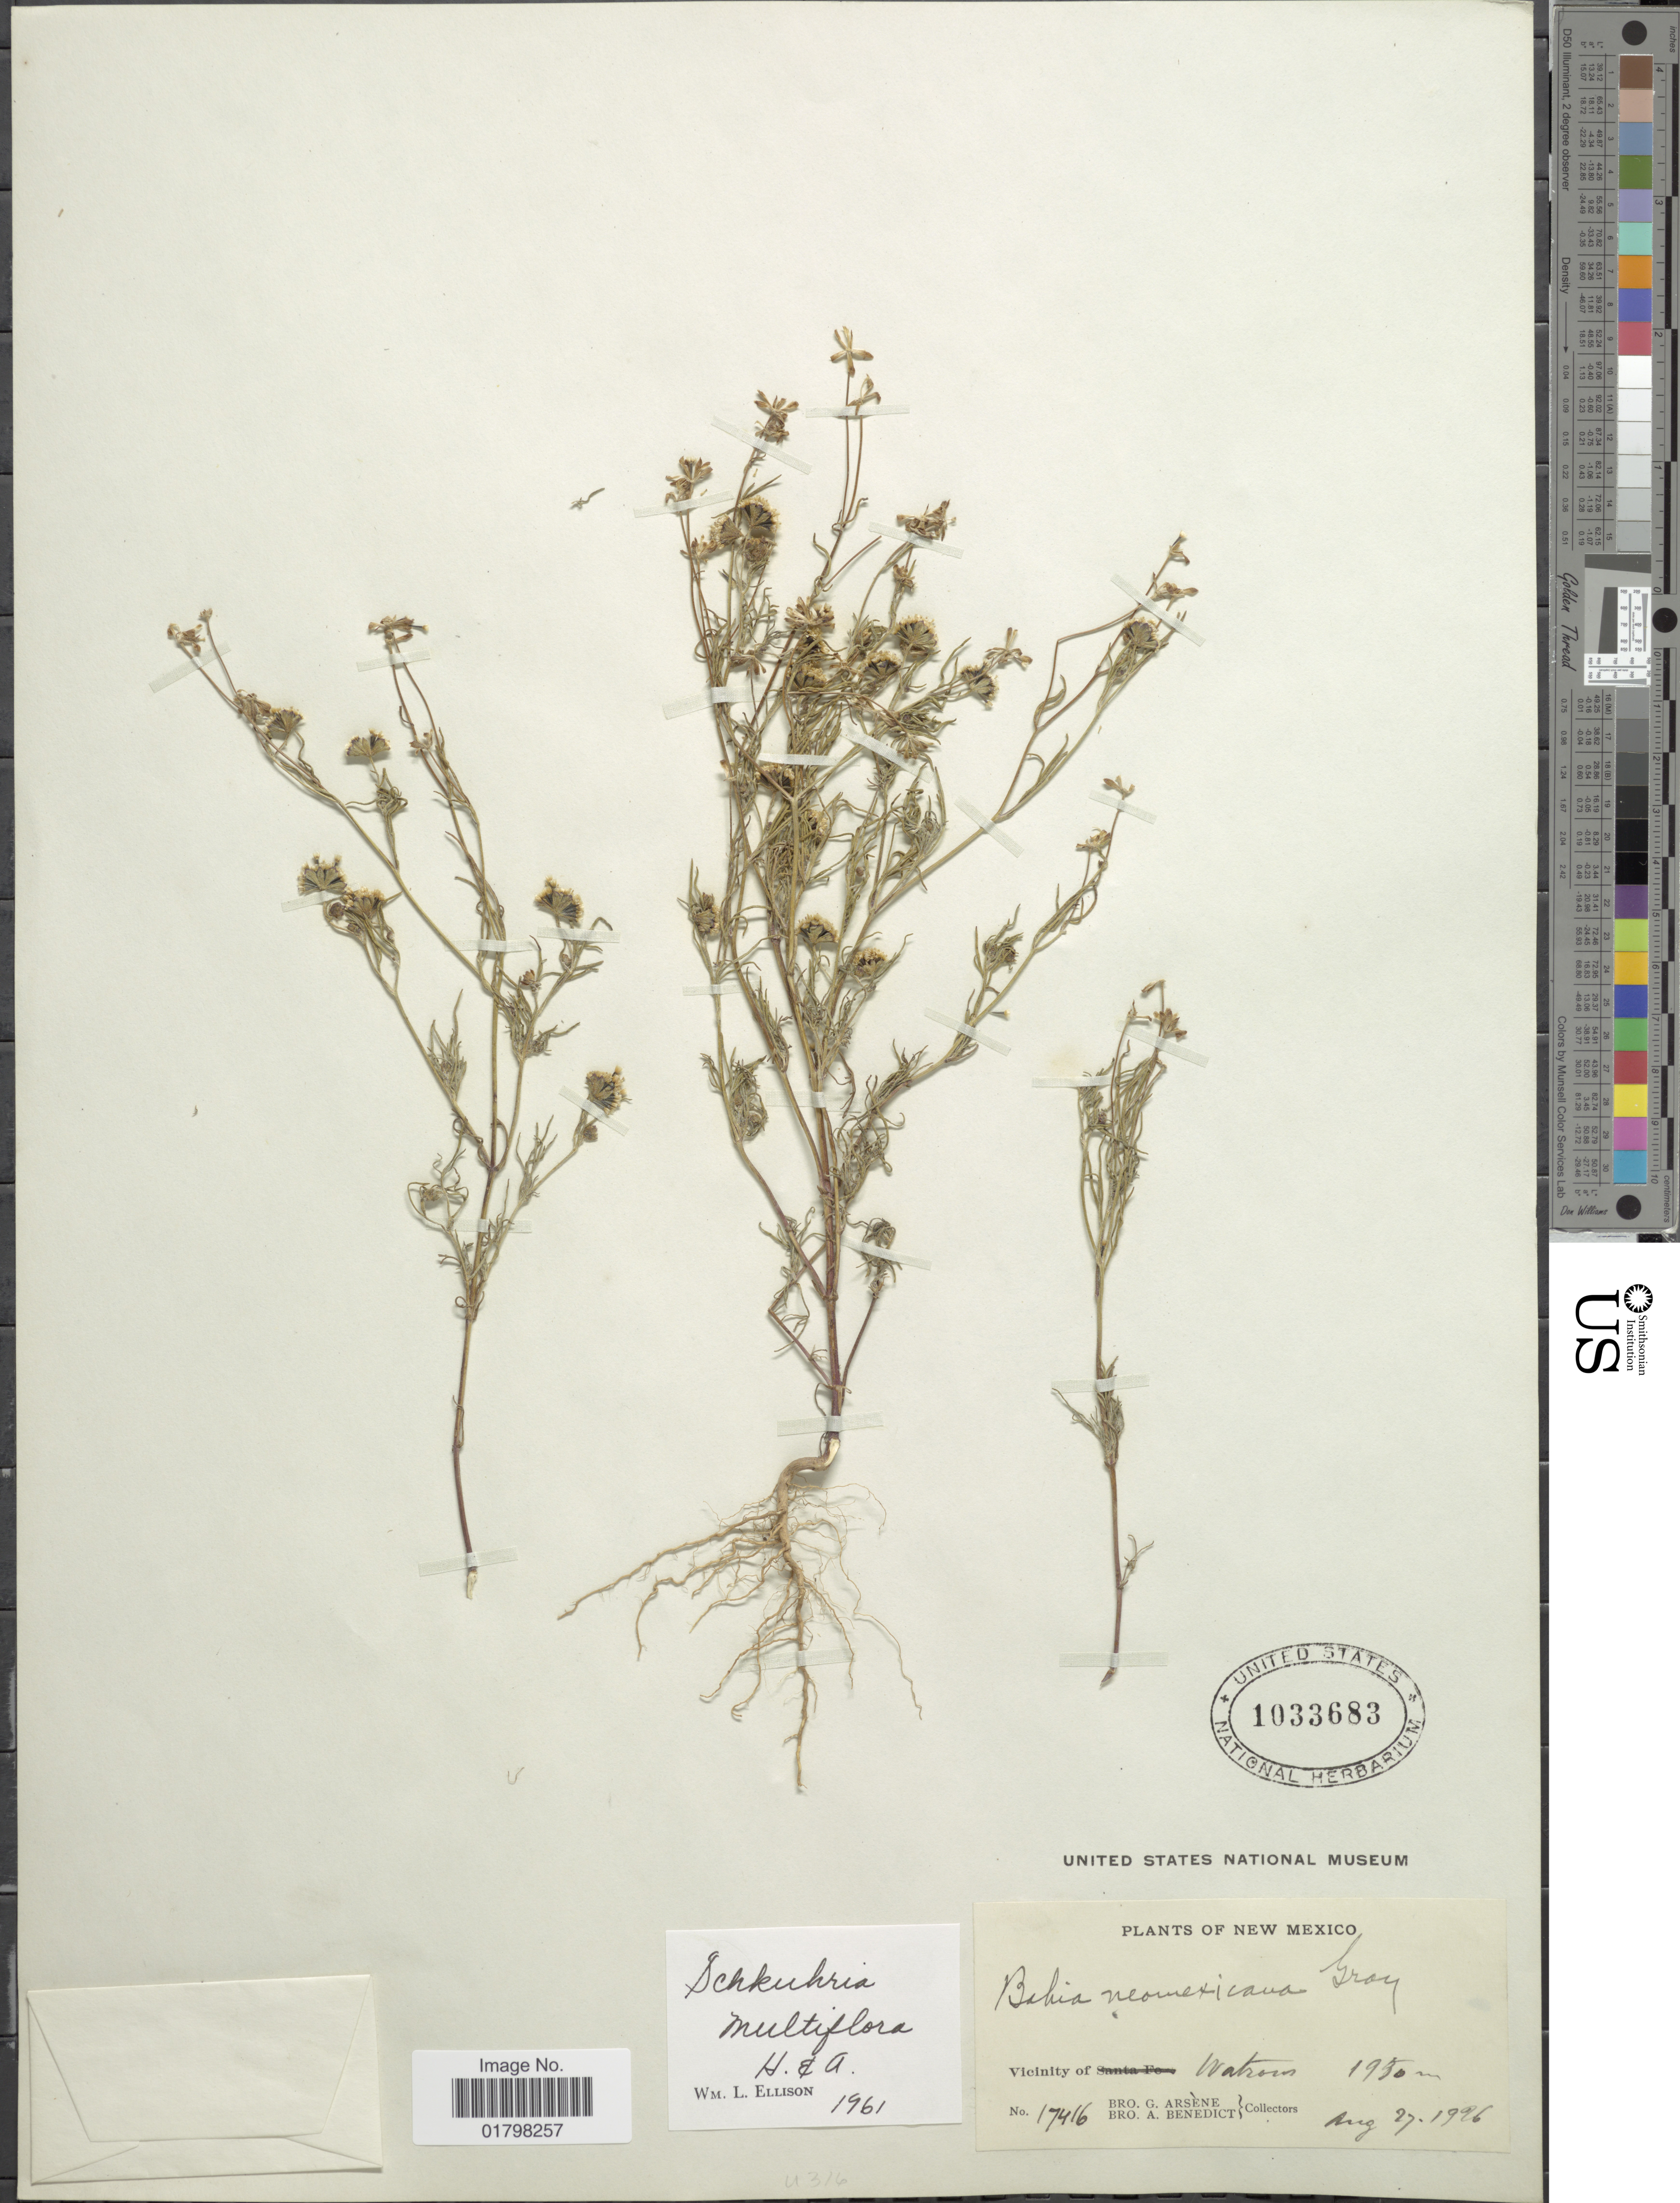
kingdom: Plantae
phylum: Tracheophyta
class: Magnoliopsida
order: Asterales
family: Asteraceae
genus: Schkuhria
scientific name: Schkuhria multiflora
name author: Hook. & Arn.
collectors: Bro. G. Arsène & Bro. A. Benedict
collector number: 17416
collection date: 1926-08-27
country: United States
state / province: New Mexico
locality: Vicinity of Watrous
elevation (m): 1950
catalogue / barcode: US 1033683